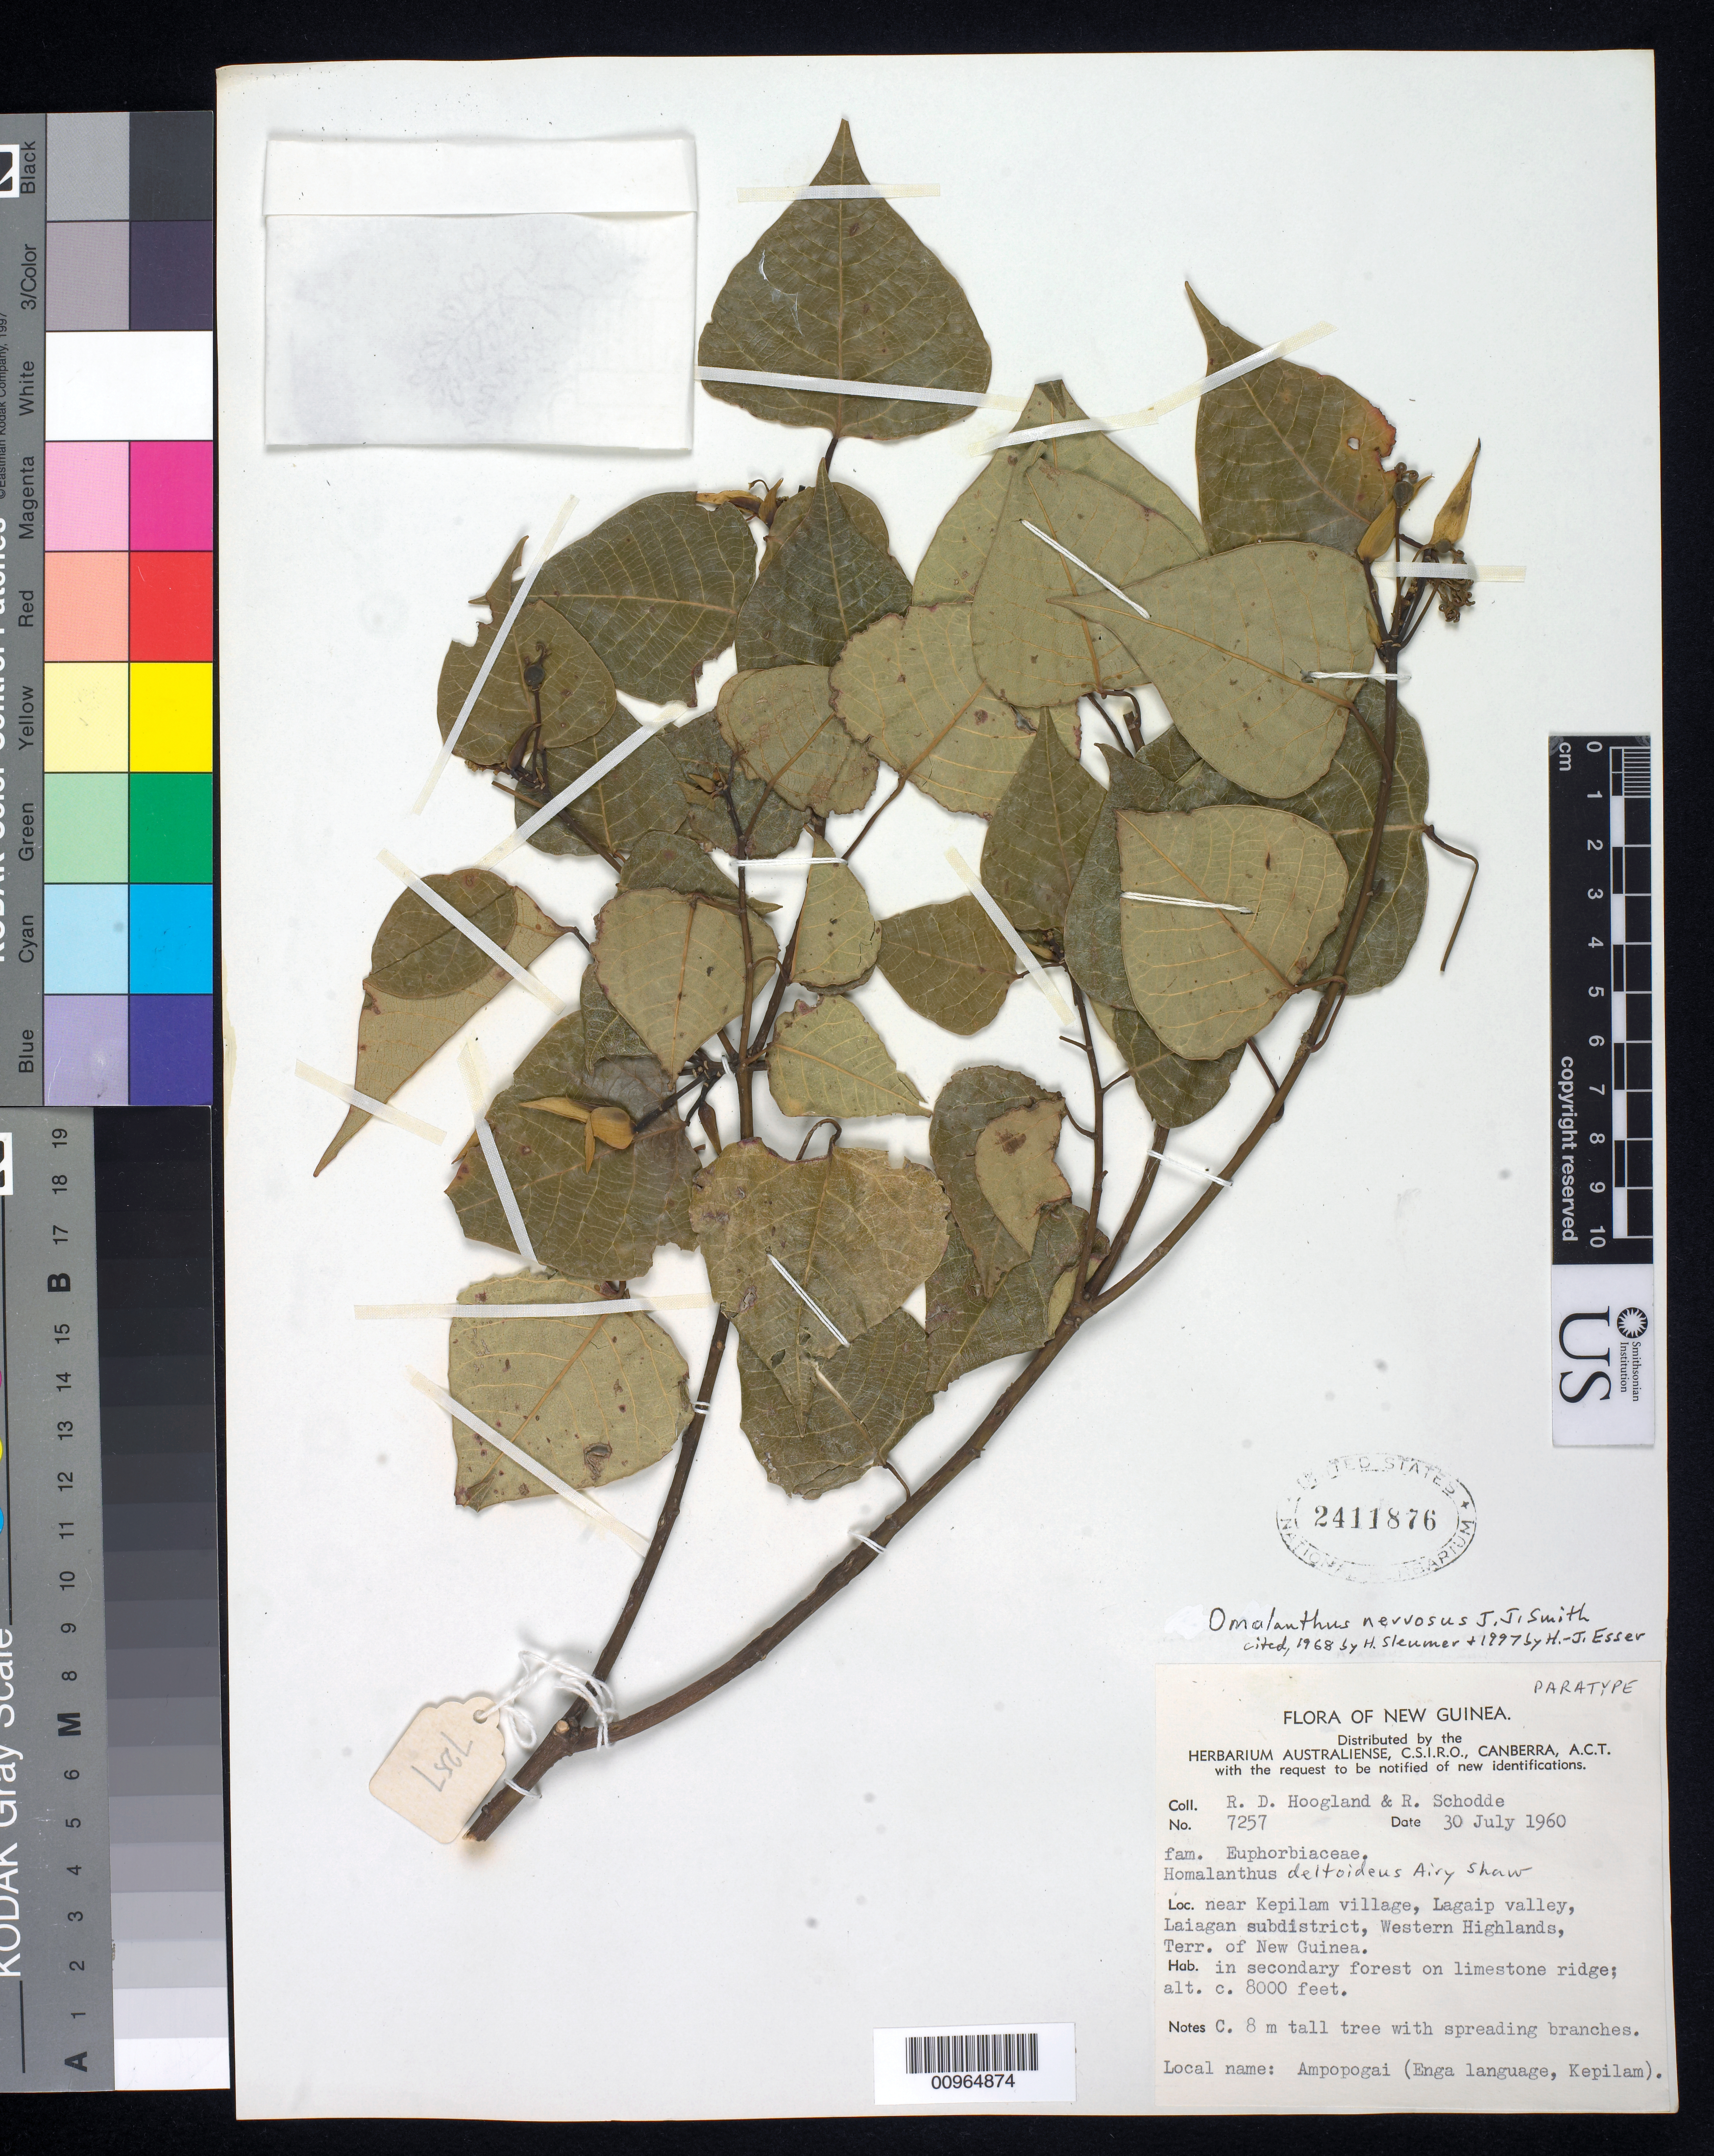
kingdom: Plantae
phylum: Tracheophyta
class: Magnoliopsida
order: Malpighiales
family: Euphorbiaceae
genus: Homalanthus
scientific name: Homalanthus nervosus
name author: J.J. Sm.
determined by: Esser, Hans -J., (HUH)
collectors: R. D. Hoogland & R. Schodde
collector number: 7257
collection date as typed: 30 Jul 1960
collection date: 1960-07-30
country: Papua New Guinea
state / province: Enga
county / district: Laiagam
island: New Guinea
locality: near Kepilam village, Legaip valley. In secondary forest on limestone ridge.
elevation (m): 2438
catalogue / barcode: US 2411876